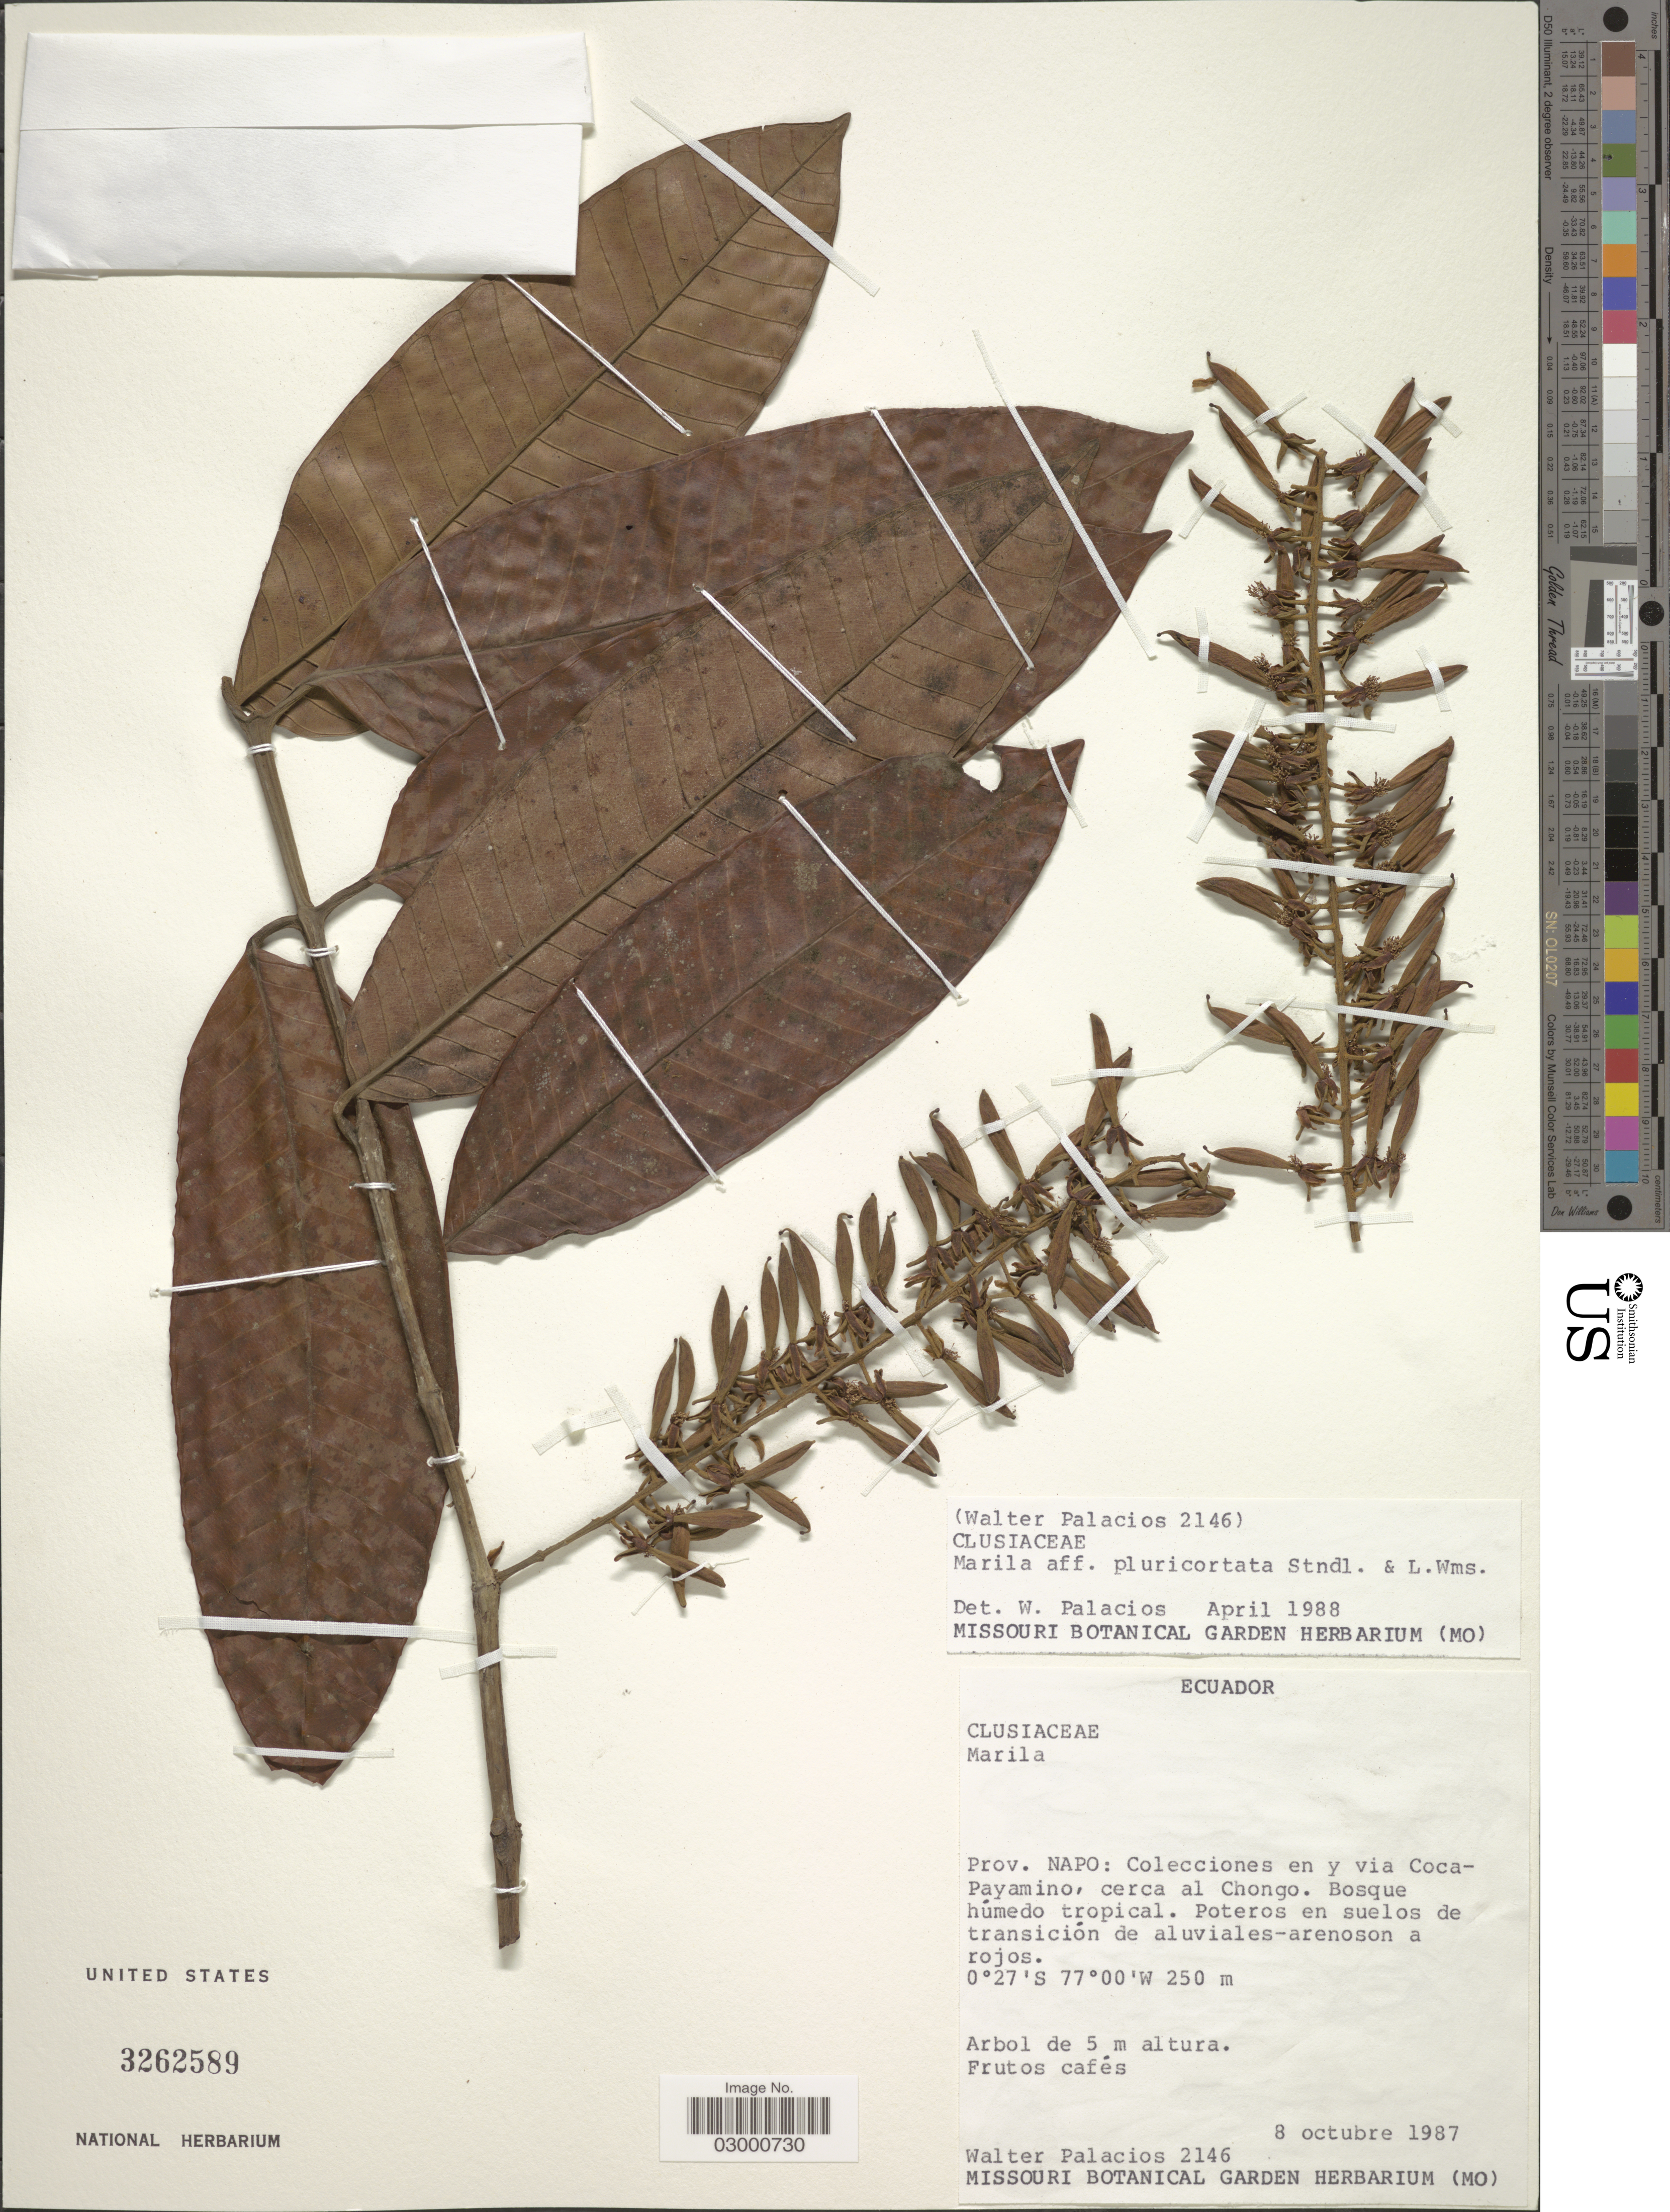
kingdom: Plantae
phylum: Tracheophyta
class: Magnoliopsida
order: Malpighiales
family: Calophyllaceae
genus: Marila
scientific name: Marila laxiflora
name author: Rusby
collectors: W. Palacios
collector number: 2146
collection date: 1987-10-08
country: Ecuador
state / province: Napo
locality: Colecciones en y via Coca-Payamino, cerca al Chongo.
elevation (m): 250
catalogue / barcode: US 3262589